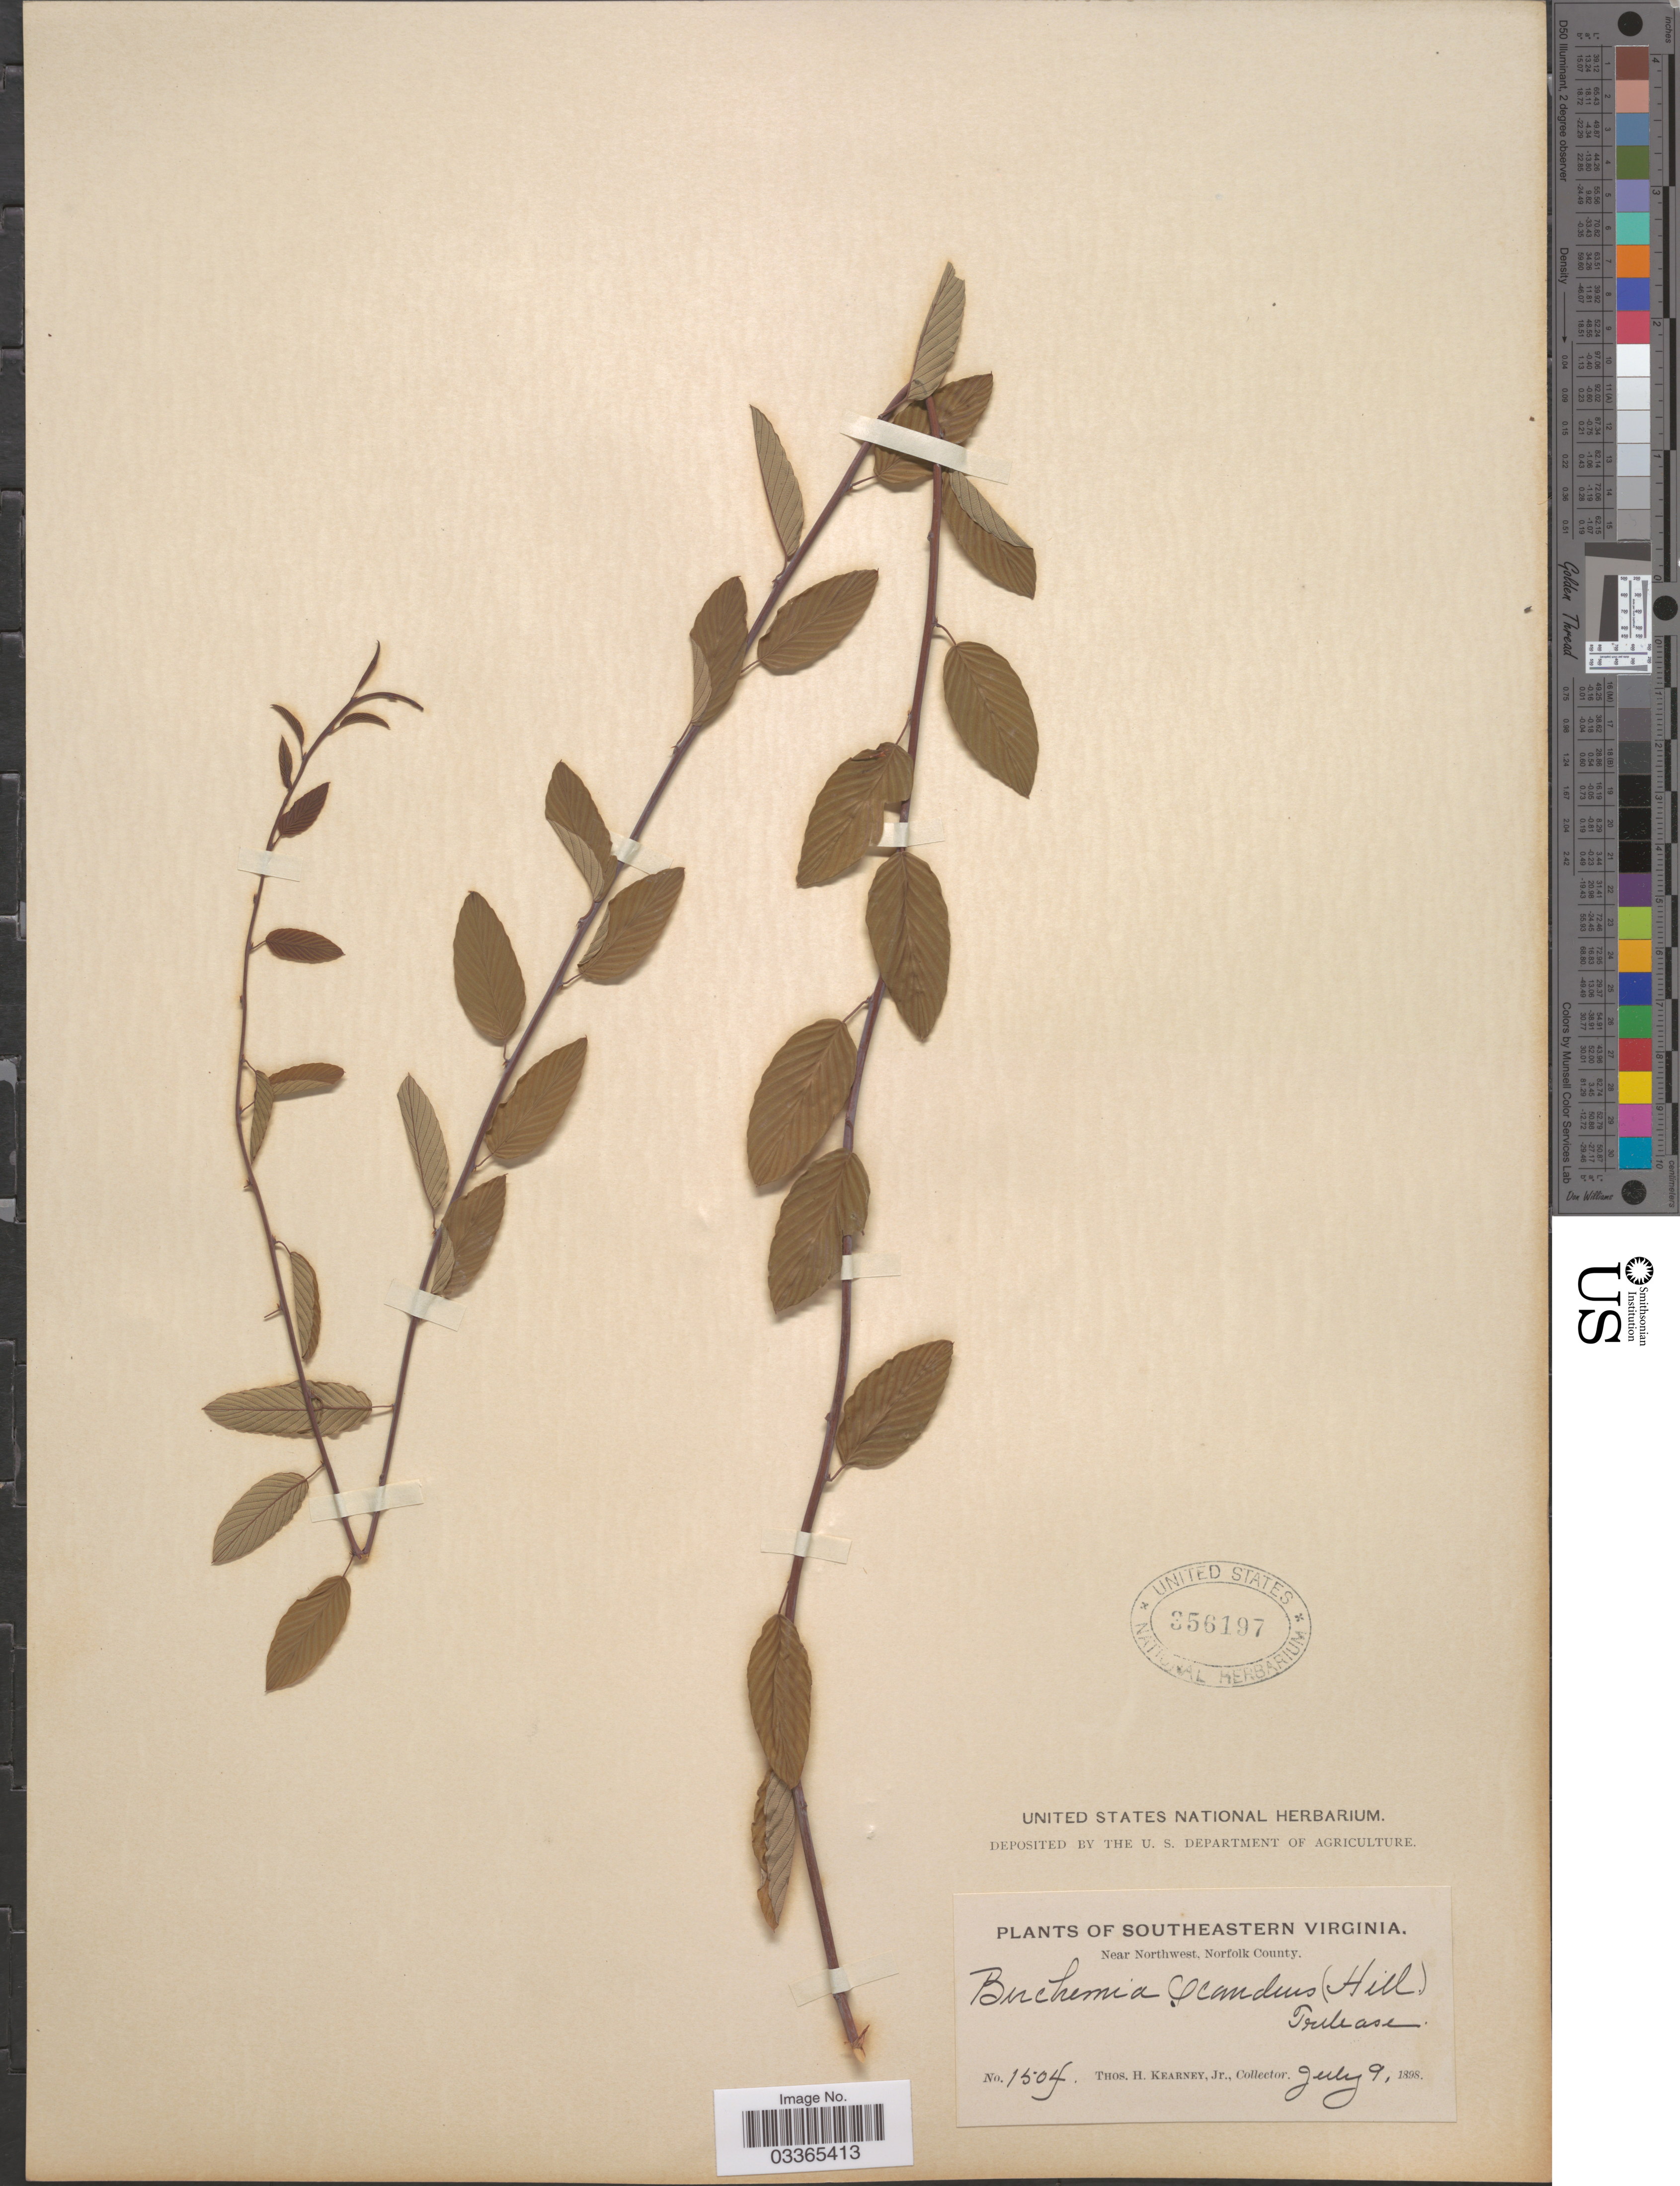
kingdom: Plantae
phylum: Tracheophyta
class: Magnoliopsida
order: Rosales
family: Rhamnaceae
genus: Berchemia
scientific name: Berchemia scandens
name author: (Hill) K. Koch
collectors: T. H. Kearney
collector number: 1504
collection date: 1898-07-09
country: United States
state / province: Virginia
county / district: City of Chesapeake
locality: Southeastern Virginia. Near Northwest, Norfolk County.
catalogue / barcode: US 356197